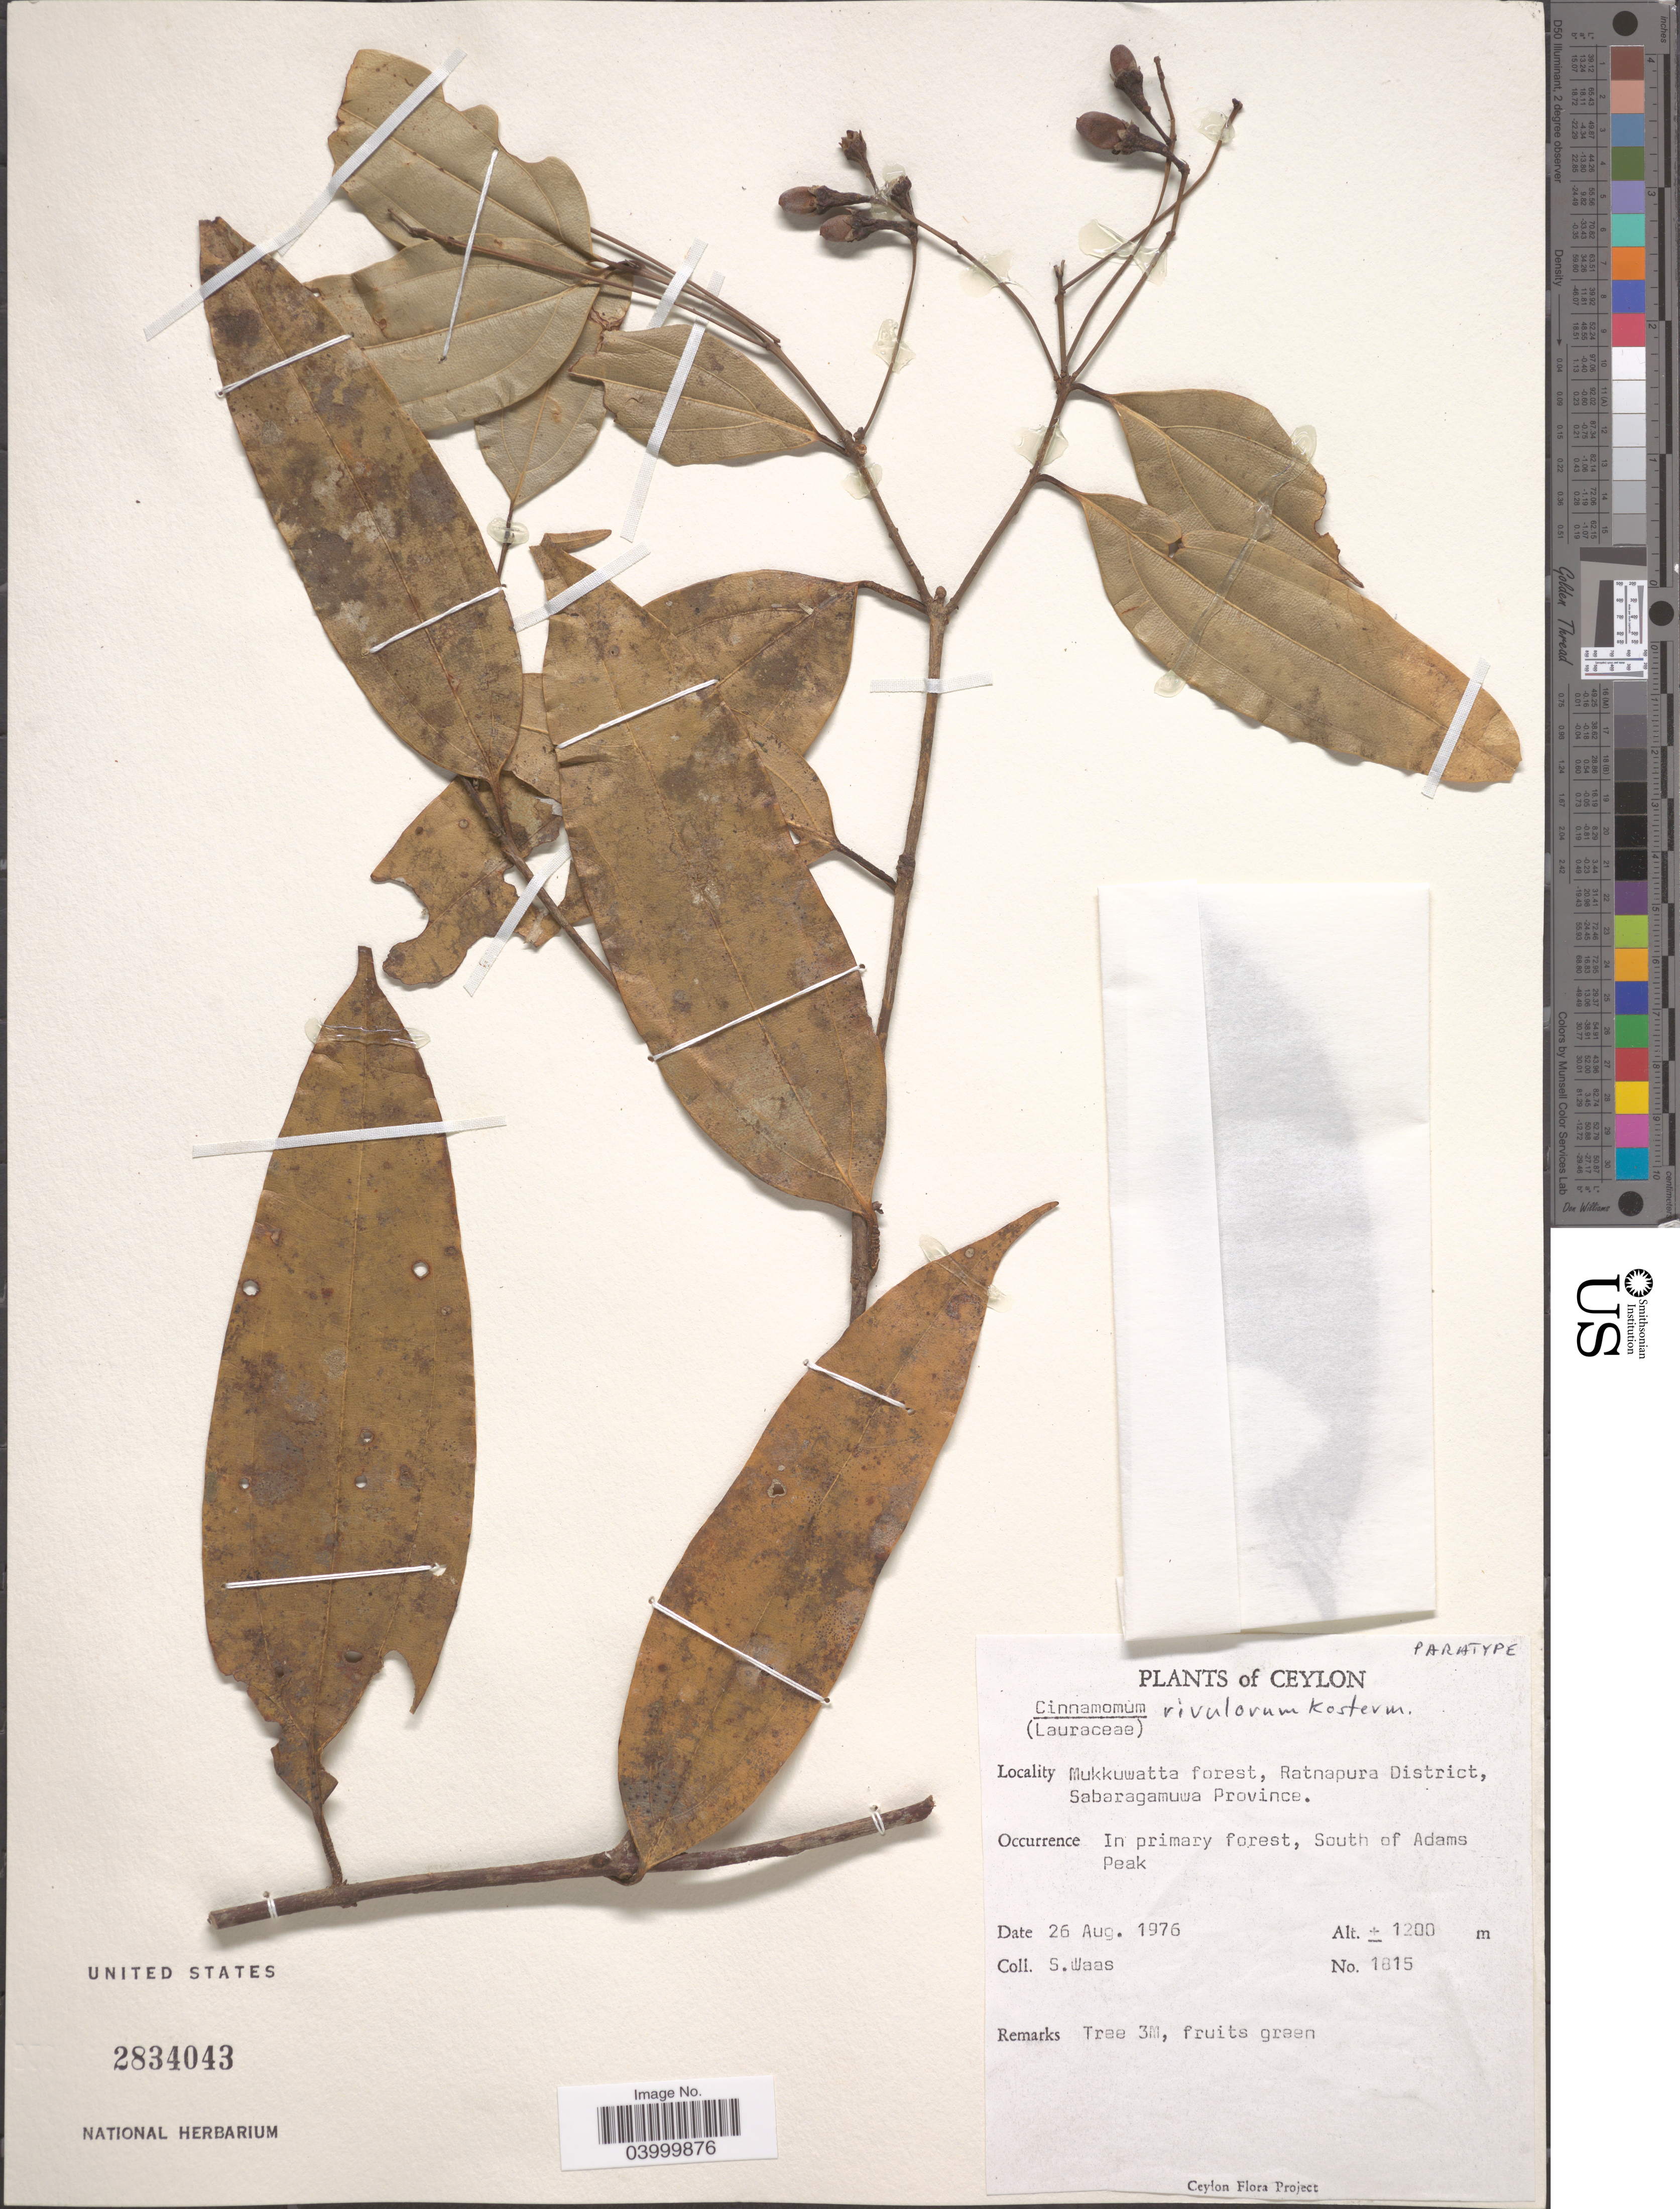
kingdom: Plantae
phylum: Tracheophyta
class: Magnoliopsida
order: Laurales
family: Lauraceae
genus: Cinnamomum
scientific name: Cinnamomum rivulorum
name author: Kosterm.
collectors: S. Waas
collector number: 1815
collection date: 1976-08-26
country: Sri Lanka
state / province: Sabaragamuwa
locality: Ceylon. Mukkuwatta forest, Ratnapura District. South of Adams Peak.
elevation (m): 1200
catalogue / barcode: US 2834043